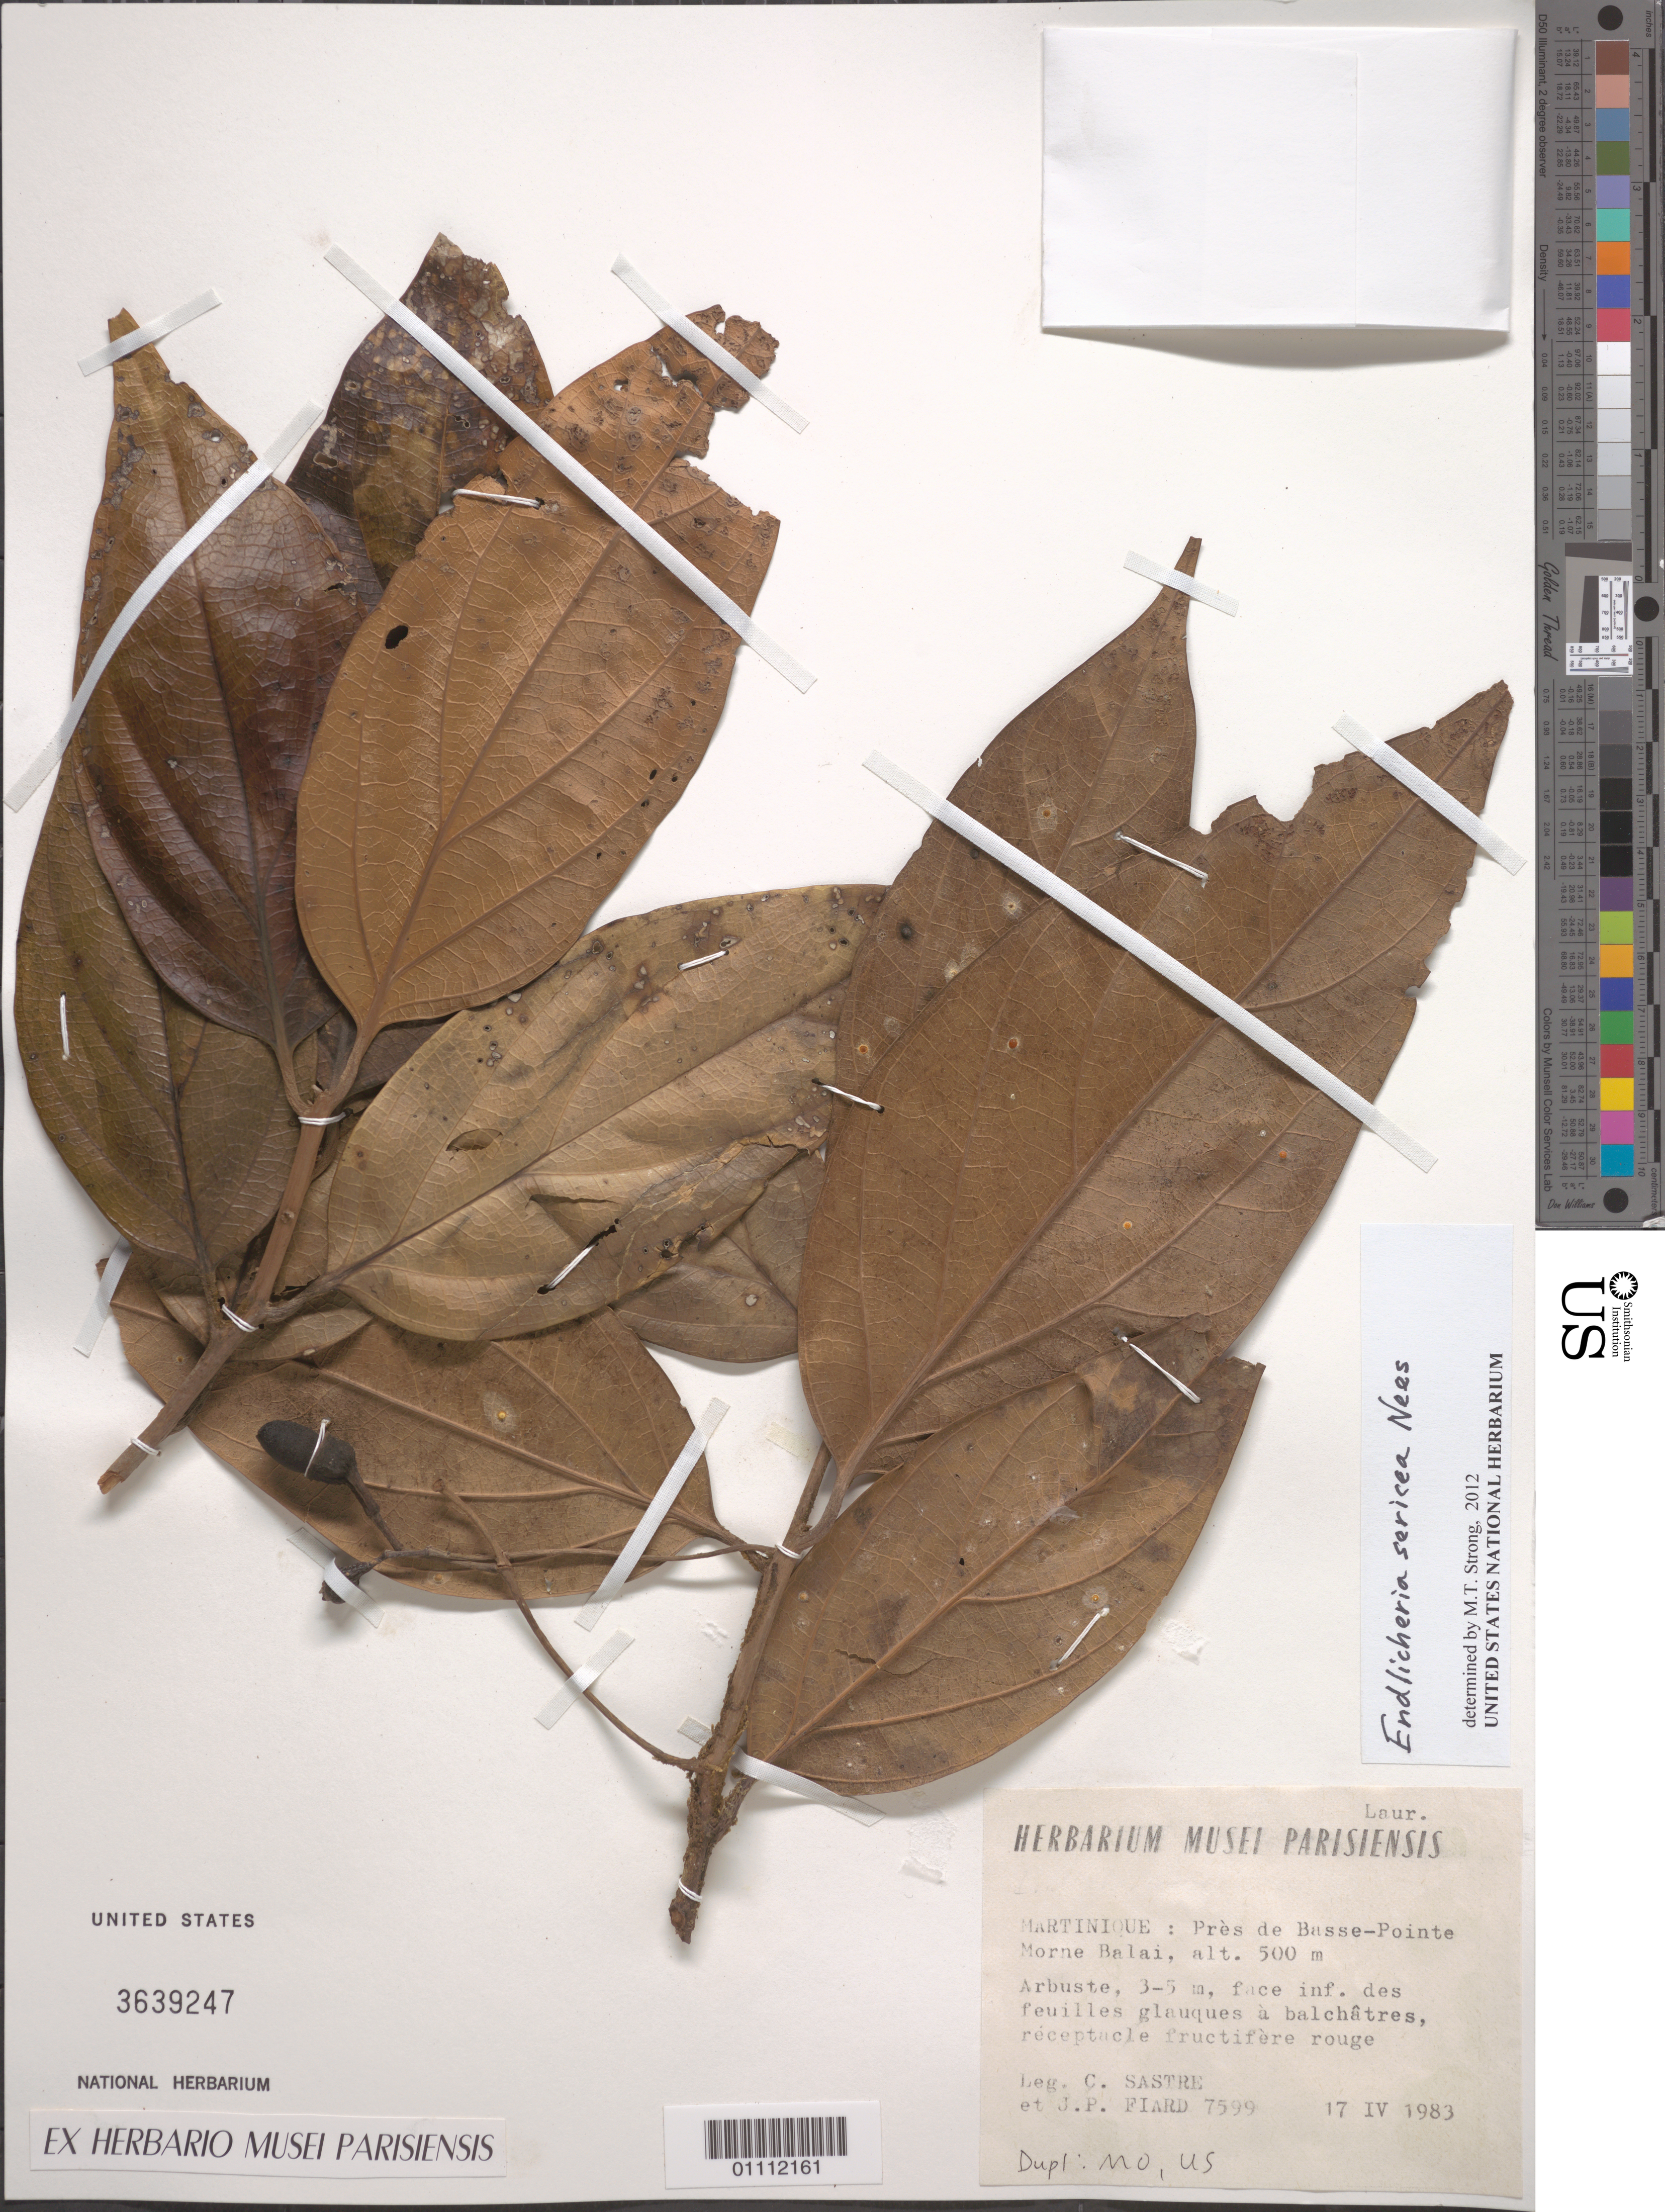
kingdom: Plantae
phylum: Tracheophyta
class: Magnoliopsida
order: Laurales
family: Lauraceae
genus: Endlicheria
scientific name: Endlicheria sericea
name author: Nees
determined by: Strong, M. T., (US), Smithsonian Institution - National Museum of Natural History (UNITED STATES)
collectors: C. H. L. Sastre & J.-P. Fiard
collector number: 7599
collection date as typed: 17 Apr 1983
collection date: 1983-04-17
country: Martinique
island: Martinique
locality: Basse-Pointe, Morne Balai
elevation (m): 500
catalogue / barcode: US 3639247